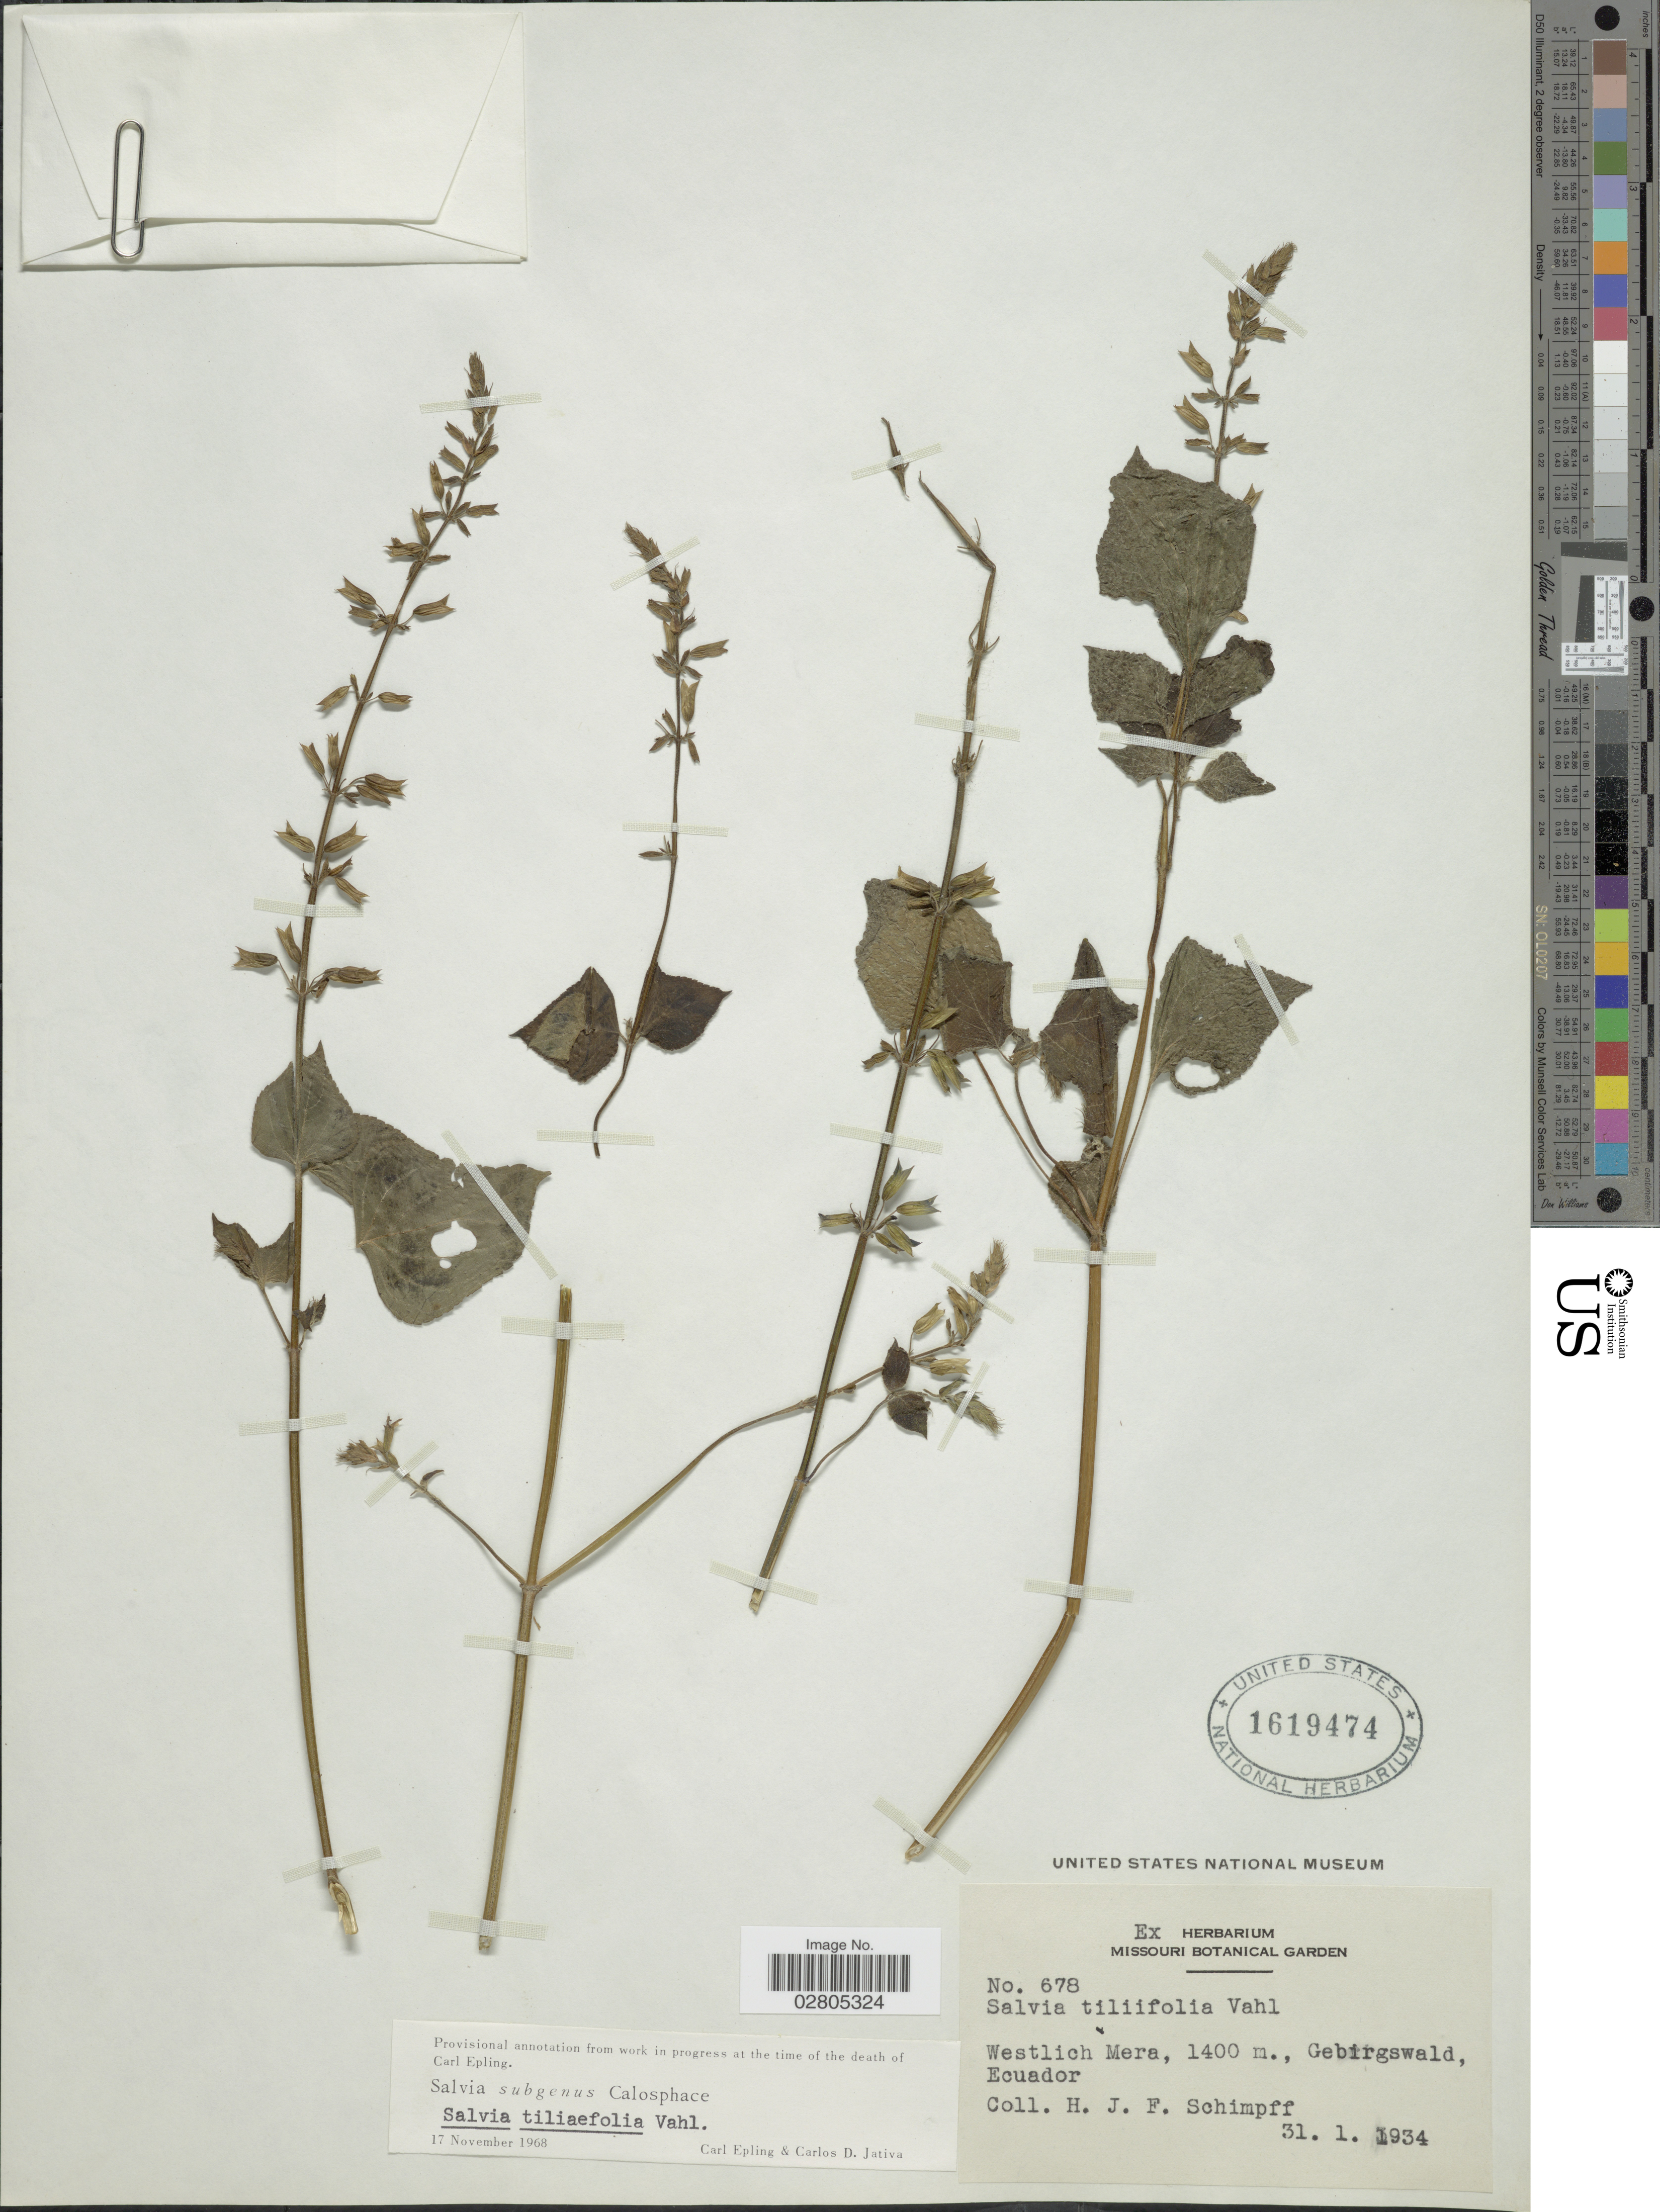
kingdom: Plantae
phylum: Tracheophyta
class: Magnoliopsida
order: Lamiales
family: Lamiaceae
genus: Salvia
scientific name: Salvia tiliifolia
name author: Vahl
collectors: H. Schimpff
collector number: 678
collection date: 1934-01-31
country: Ecuador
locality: Westlich Mera, Gebirgswald.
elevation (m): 1400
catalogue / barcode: US 1619474